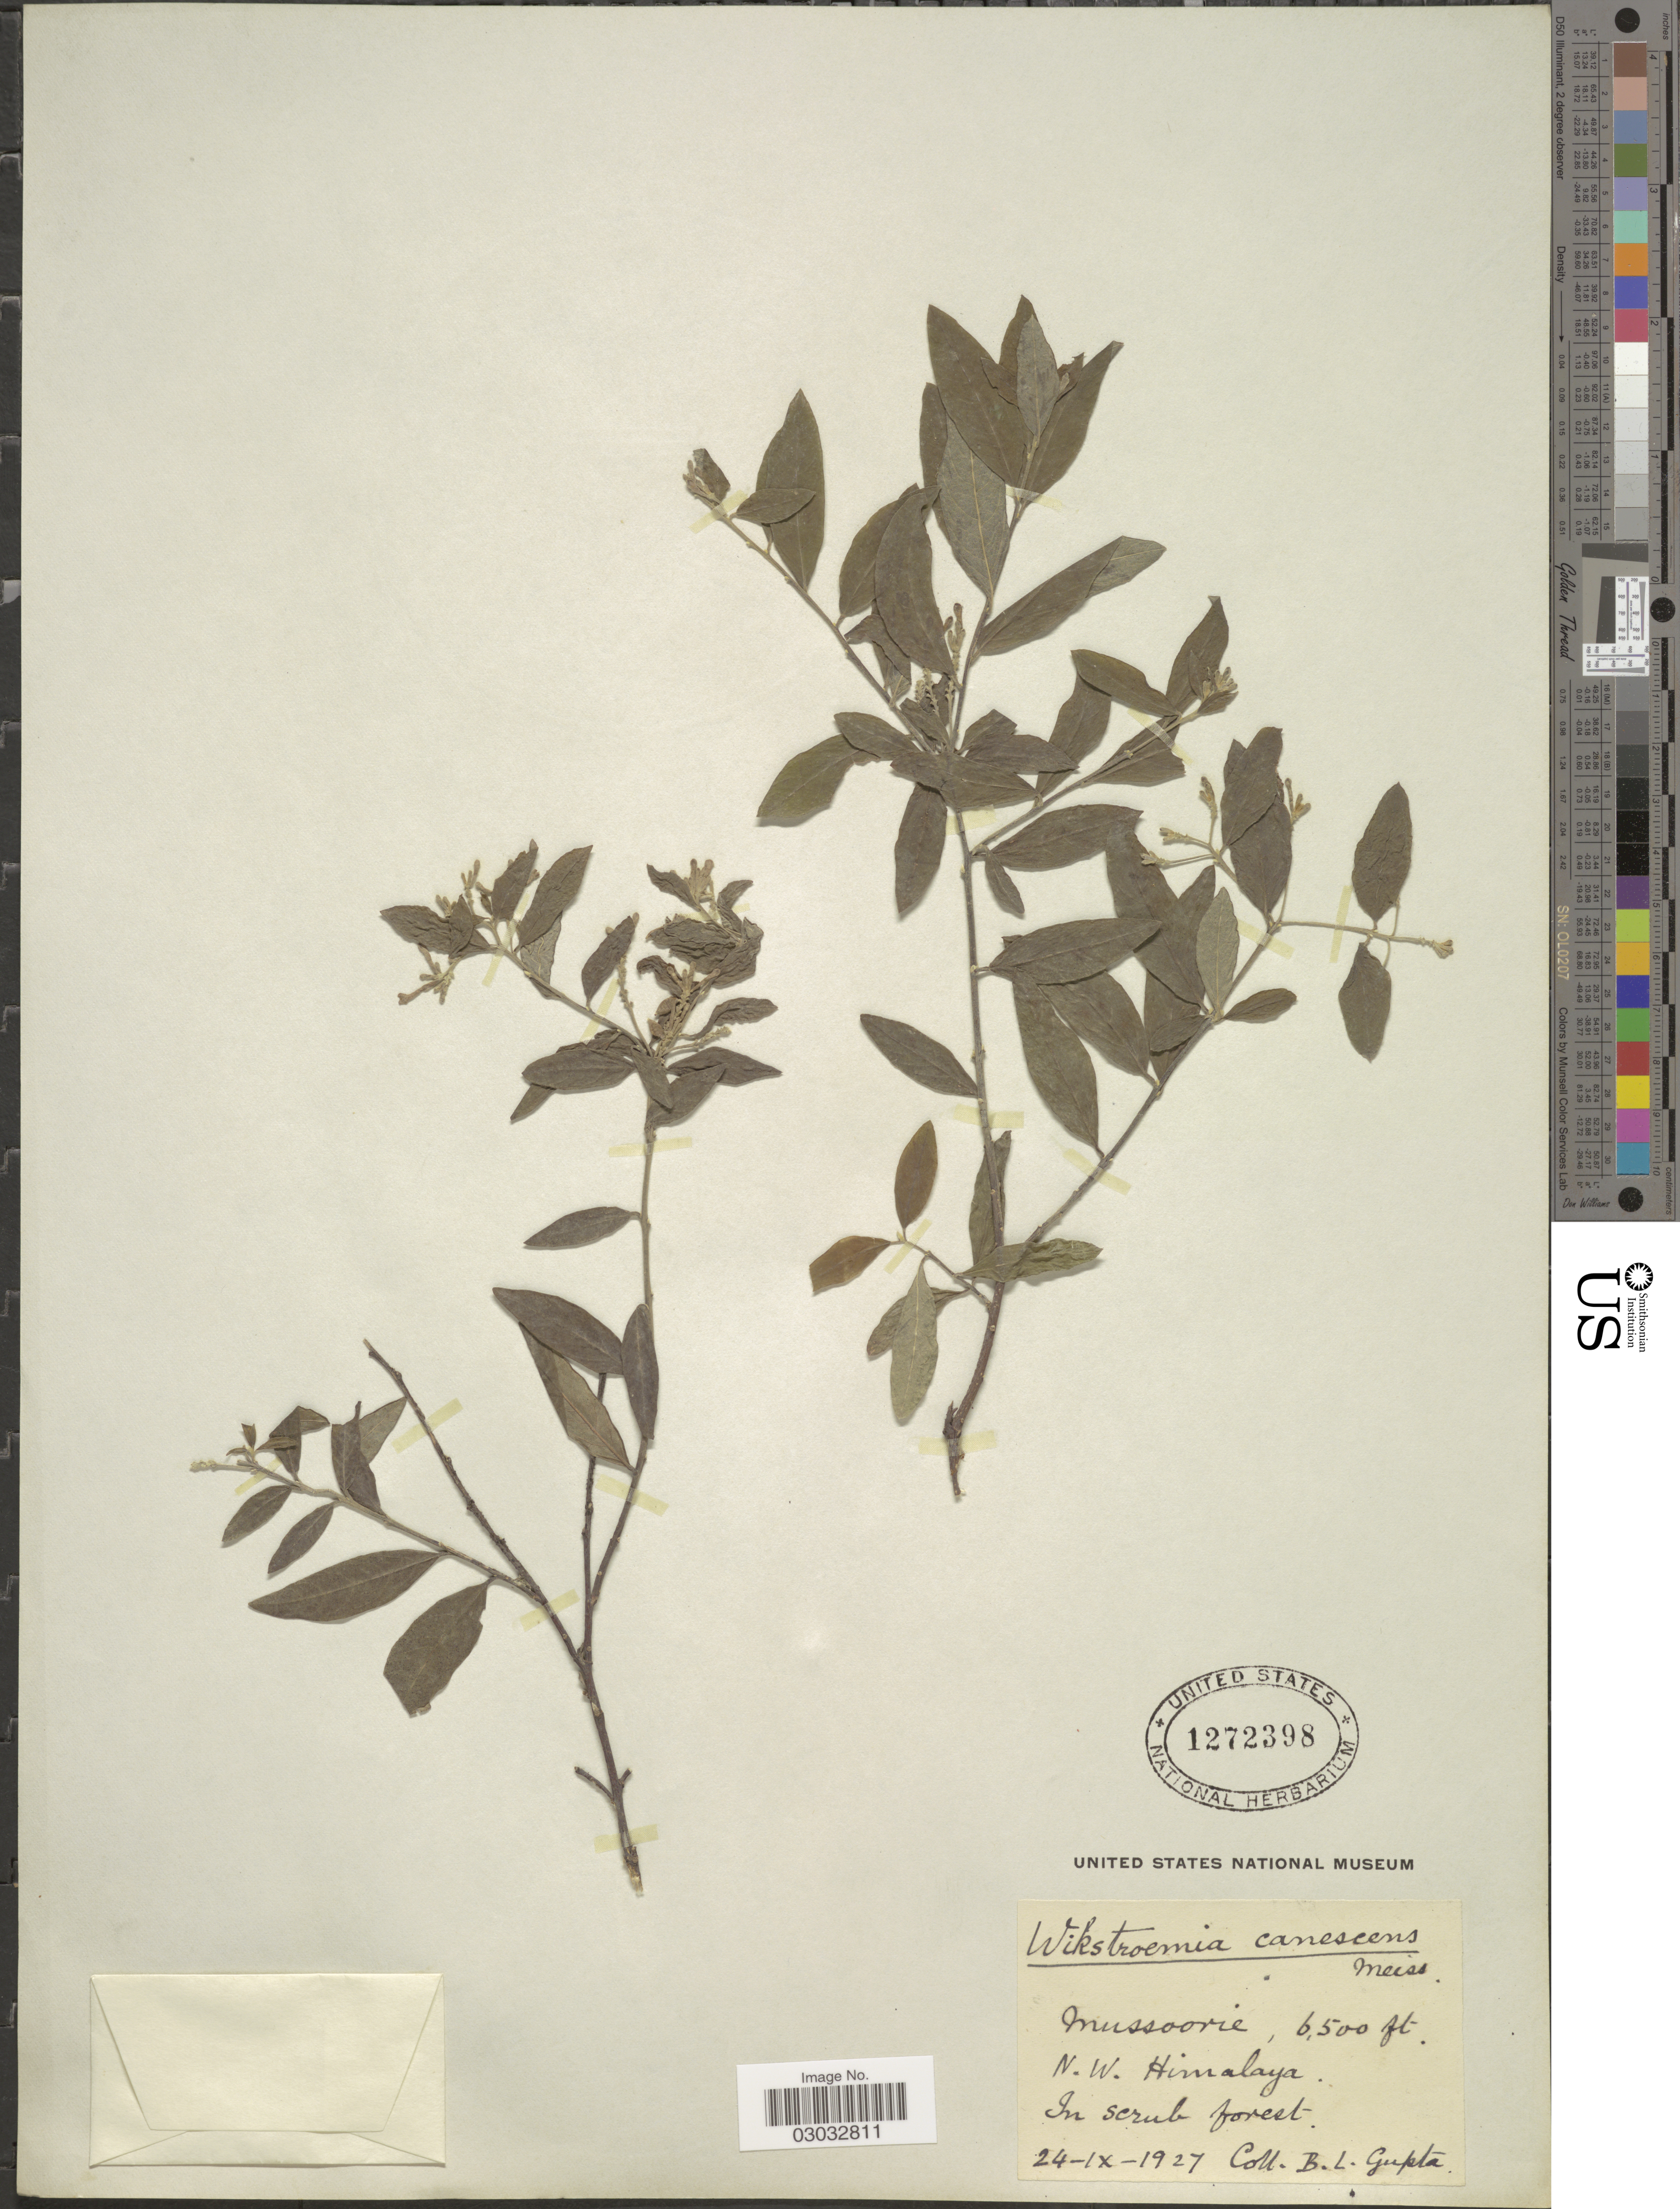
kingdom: Plantae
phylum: Tracheophyta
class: Magnoliopsida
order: Malvales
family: Thymelaeaceae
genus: Wikstroemia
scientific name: Wikstroemia canescens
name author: Meisn.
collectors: B. L. Gupta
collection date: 1927-09-24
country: India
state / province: Uttarakhand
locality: Mussoorie, N.W. Himalaya.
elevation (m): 1981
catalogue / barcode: US 1272398